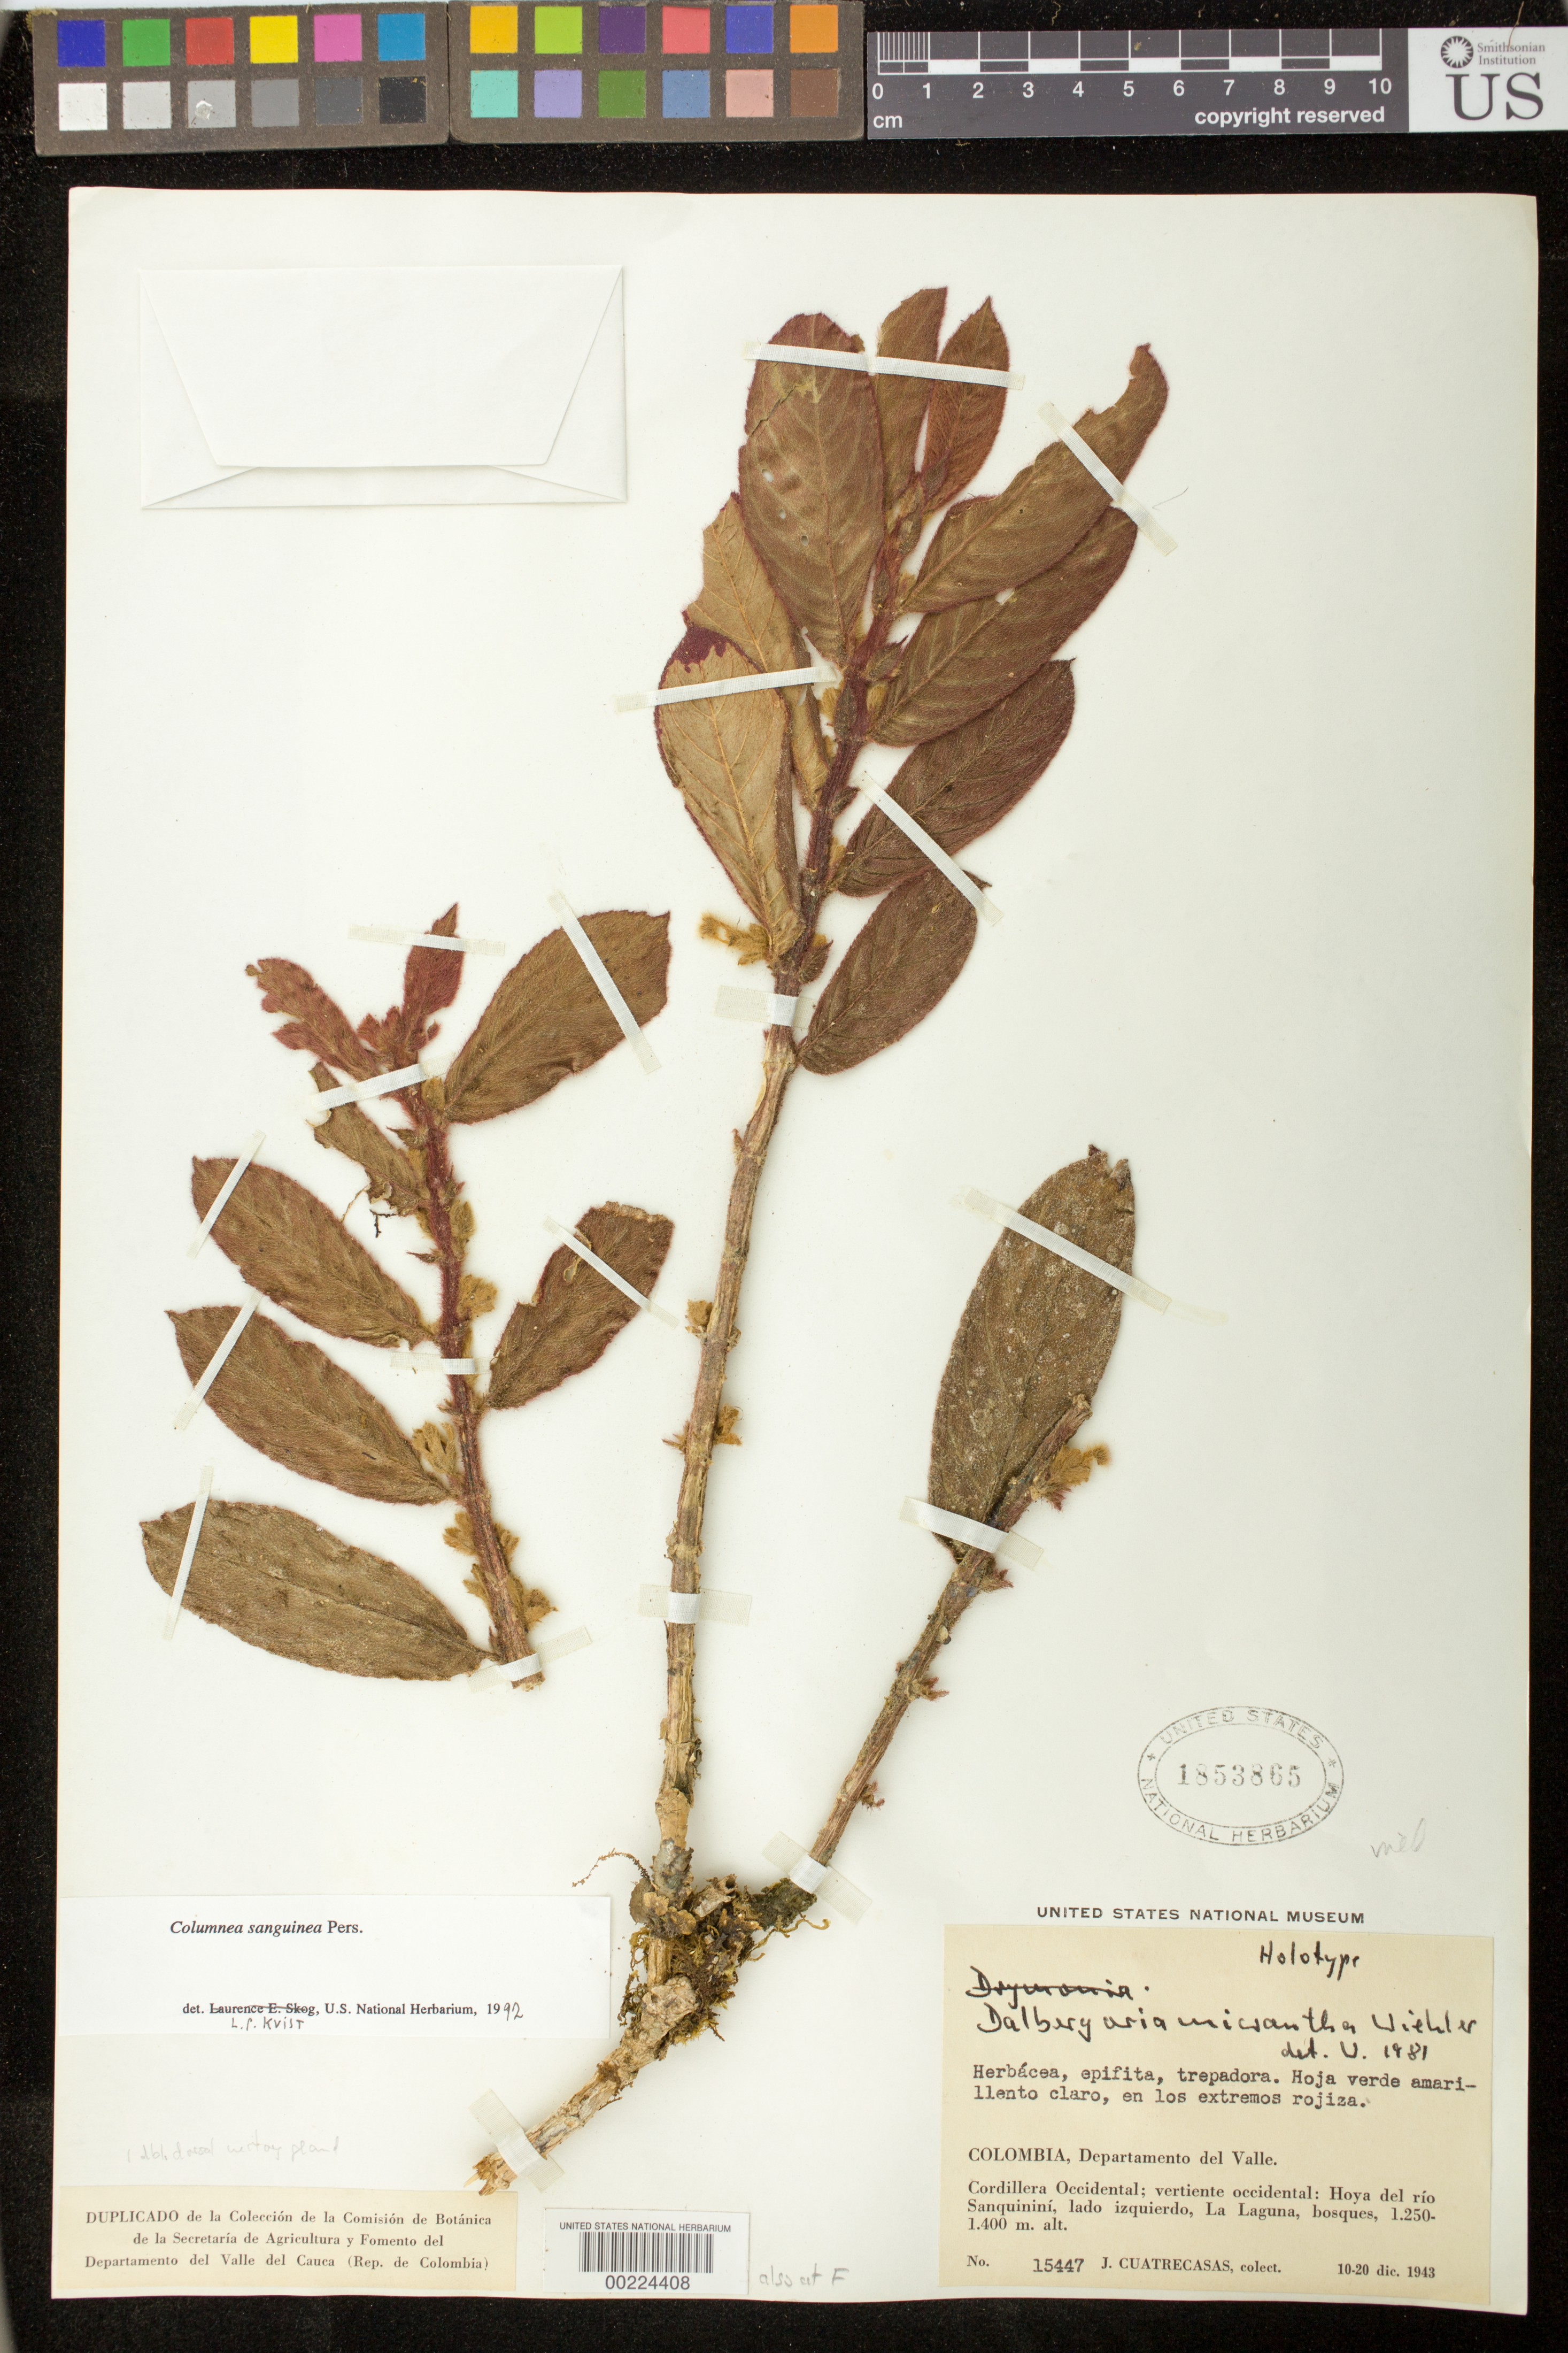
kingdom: Plantae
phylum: Tracheophyta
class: Magnoliopsida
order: Lamiales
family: Gesneriaceae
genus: Columnea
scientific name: Columnea sanguinea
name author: (Pers.) Hanst.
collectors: J. Cuatrecasas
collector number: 15447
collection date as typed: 10-20 Dec 1943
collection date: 1943-12-10/1943-12-20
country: Colombia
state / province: Valle del Cauca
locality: Cordillera Occidental, western slope, valley of Rio Sanquinini, left bank, La Laguna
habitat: Forests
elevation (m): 1250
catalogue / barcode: US 1853865